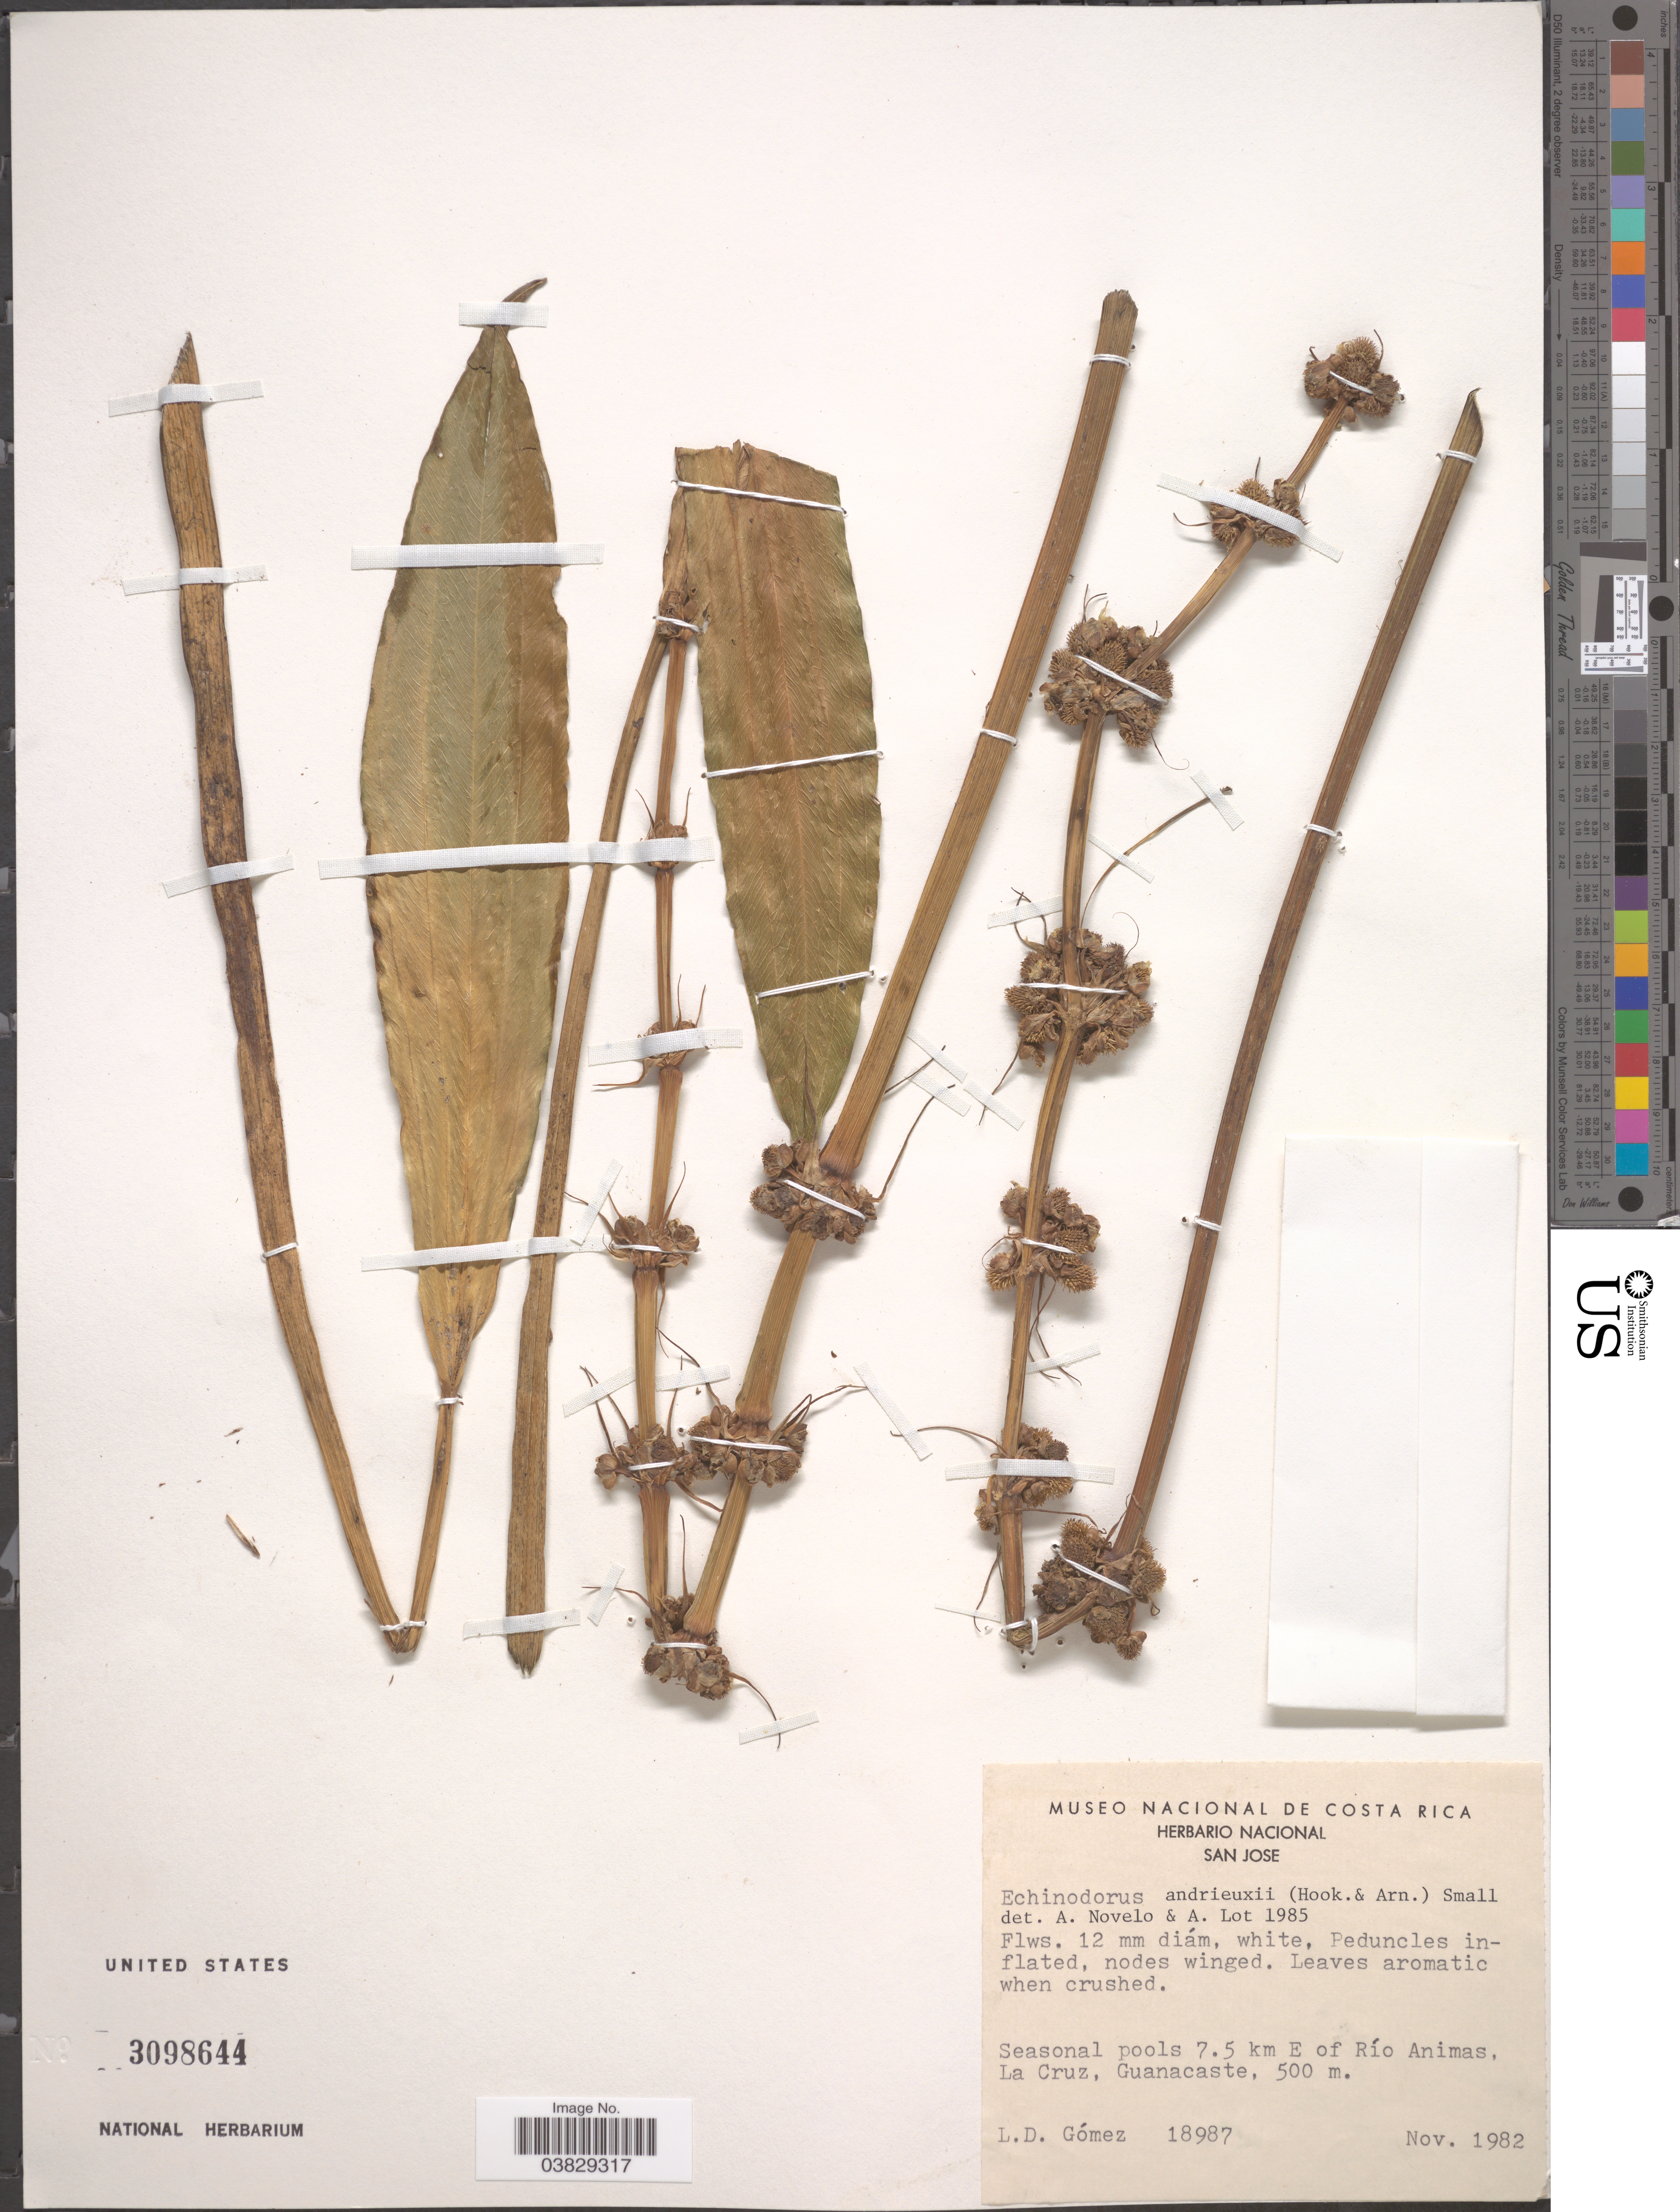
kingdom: Plantae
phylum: Tracheophyta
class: Liliopsida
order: Alismatales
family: Alismataceae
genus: Echinodorus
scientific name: Echinodorus andrieuxii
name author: (Hook. & Arn.) Small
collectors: L. D. Gómez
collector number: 18987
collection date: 1982-11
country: Costa Rica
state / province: Guanacaste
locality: San Jose. Seasonal pools 7.5 km E of Río Animas, La Cruz.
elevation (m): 500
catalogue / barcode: US 3098644